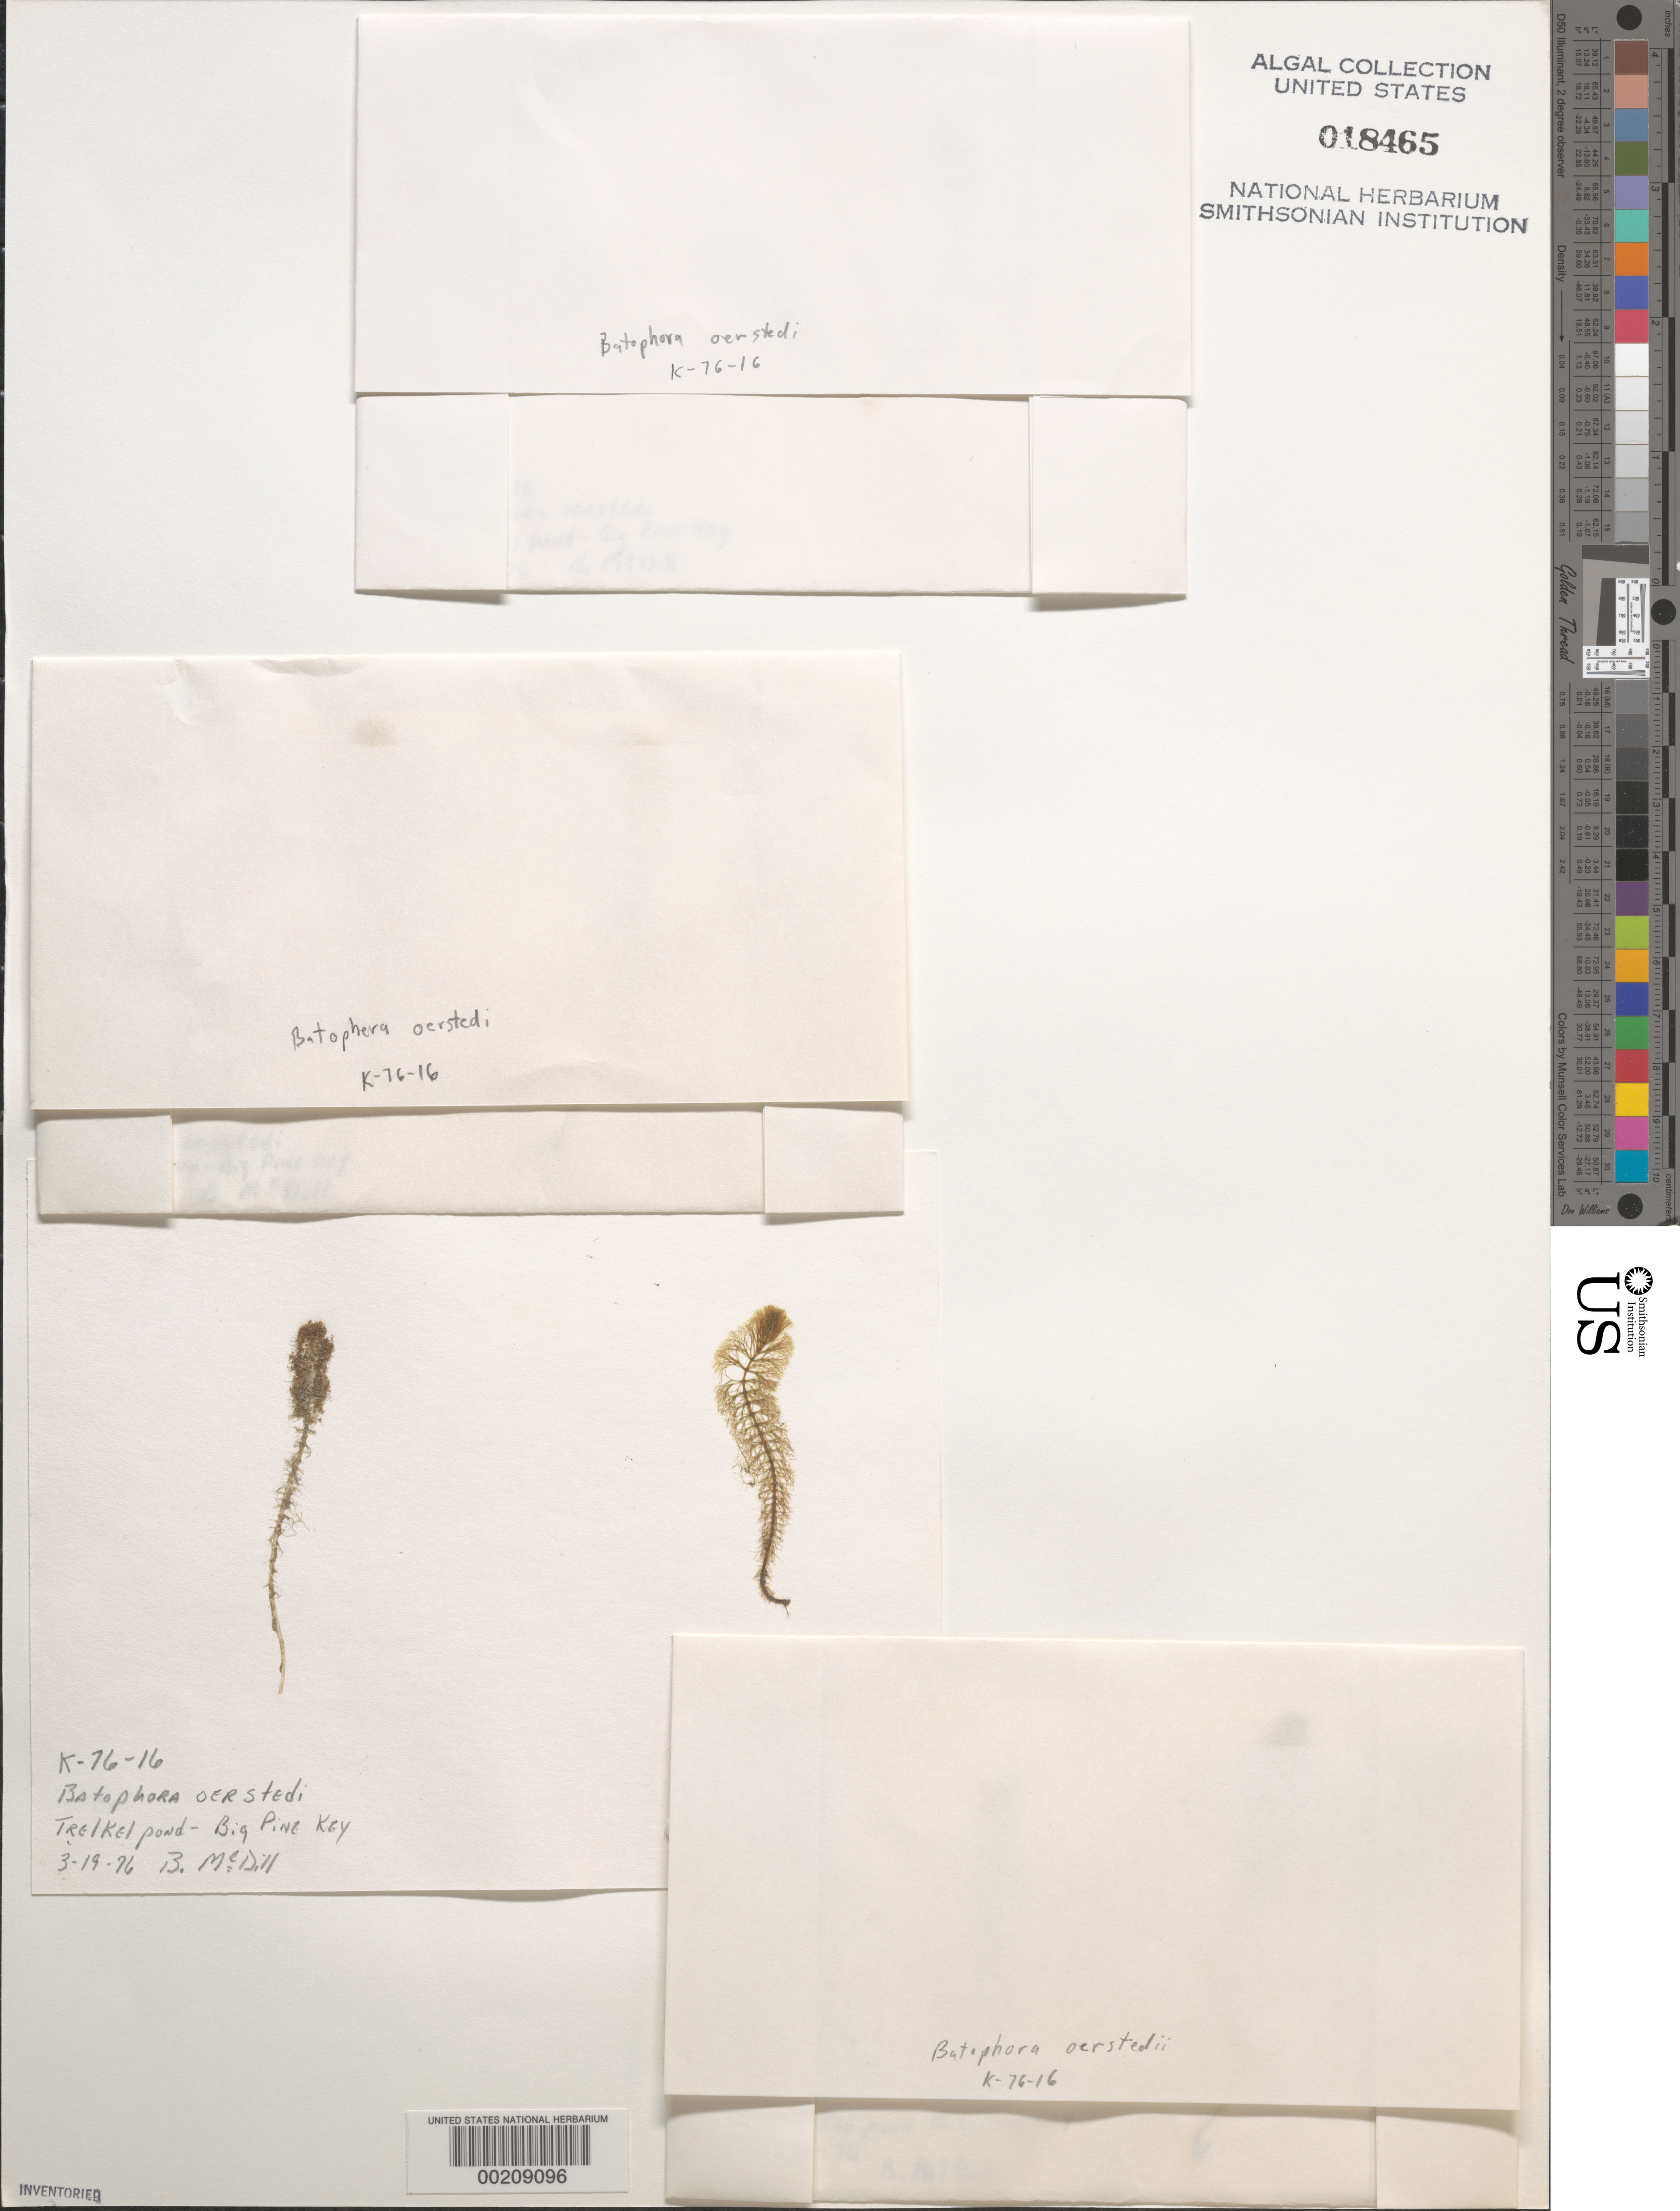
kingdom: Plantae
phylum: Chlorophyta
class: Ulvophyceae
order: Dasycladales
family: Dasycladaceae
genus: Batophora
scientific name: Batophora oerstedii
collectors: B. Mcdill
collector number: K-76-16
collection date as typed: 19 Mar 1976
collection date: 1976-03-19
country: United States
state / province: Florida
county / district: Monroe County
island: Big Pine Key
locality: Trelkel Pond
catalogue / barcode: US 18465